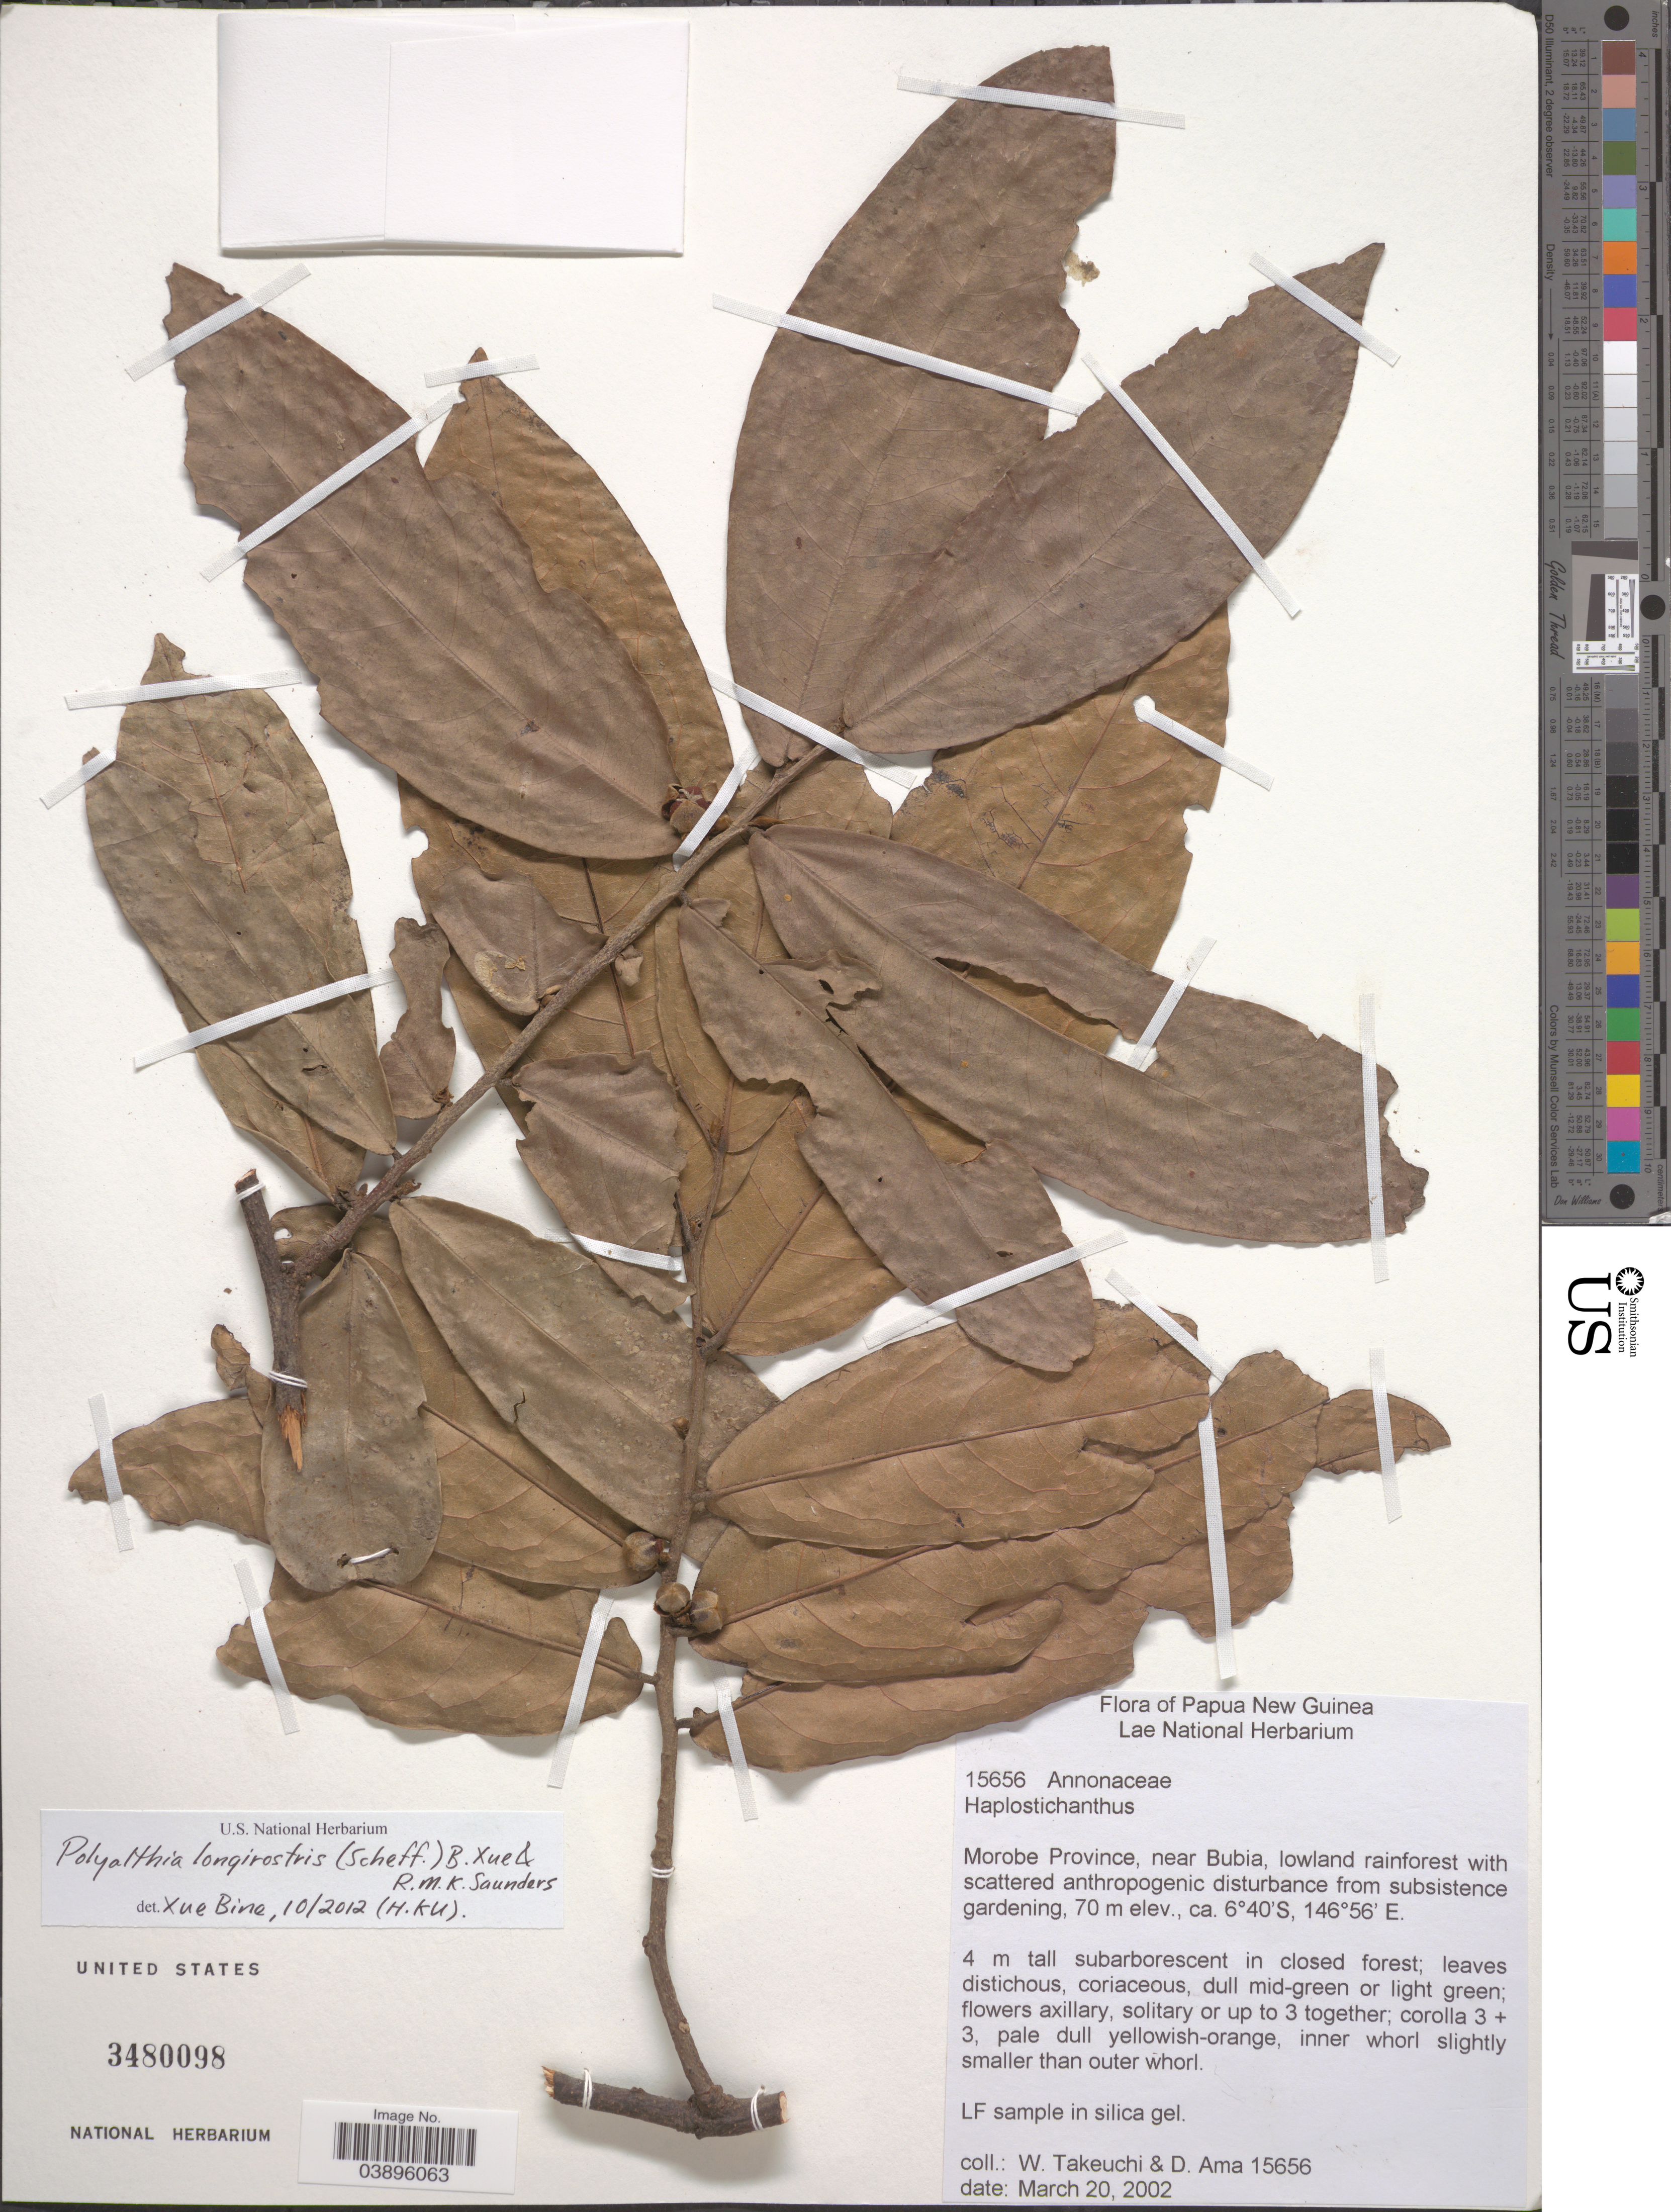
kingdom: Plantae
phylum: Tracheophyta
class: Magnoliopsida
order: Magnoliales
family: Annonaceae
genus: Polyalthia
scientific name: Polyalthia longirostris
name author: (Scheff.) B. Xue & R.M.K. Saunders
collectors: W. Takeuchi & D. Ama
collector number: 15656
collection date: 2002-03-20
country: Papua New Guinea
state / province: Morobe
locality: Near Bubia.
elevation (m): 70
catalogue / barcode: US 3480098